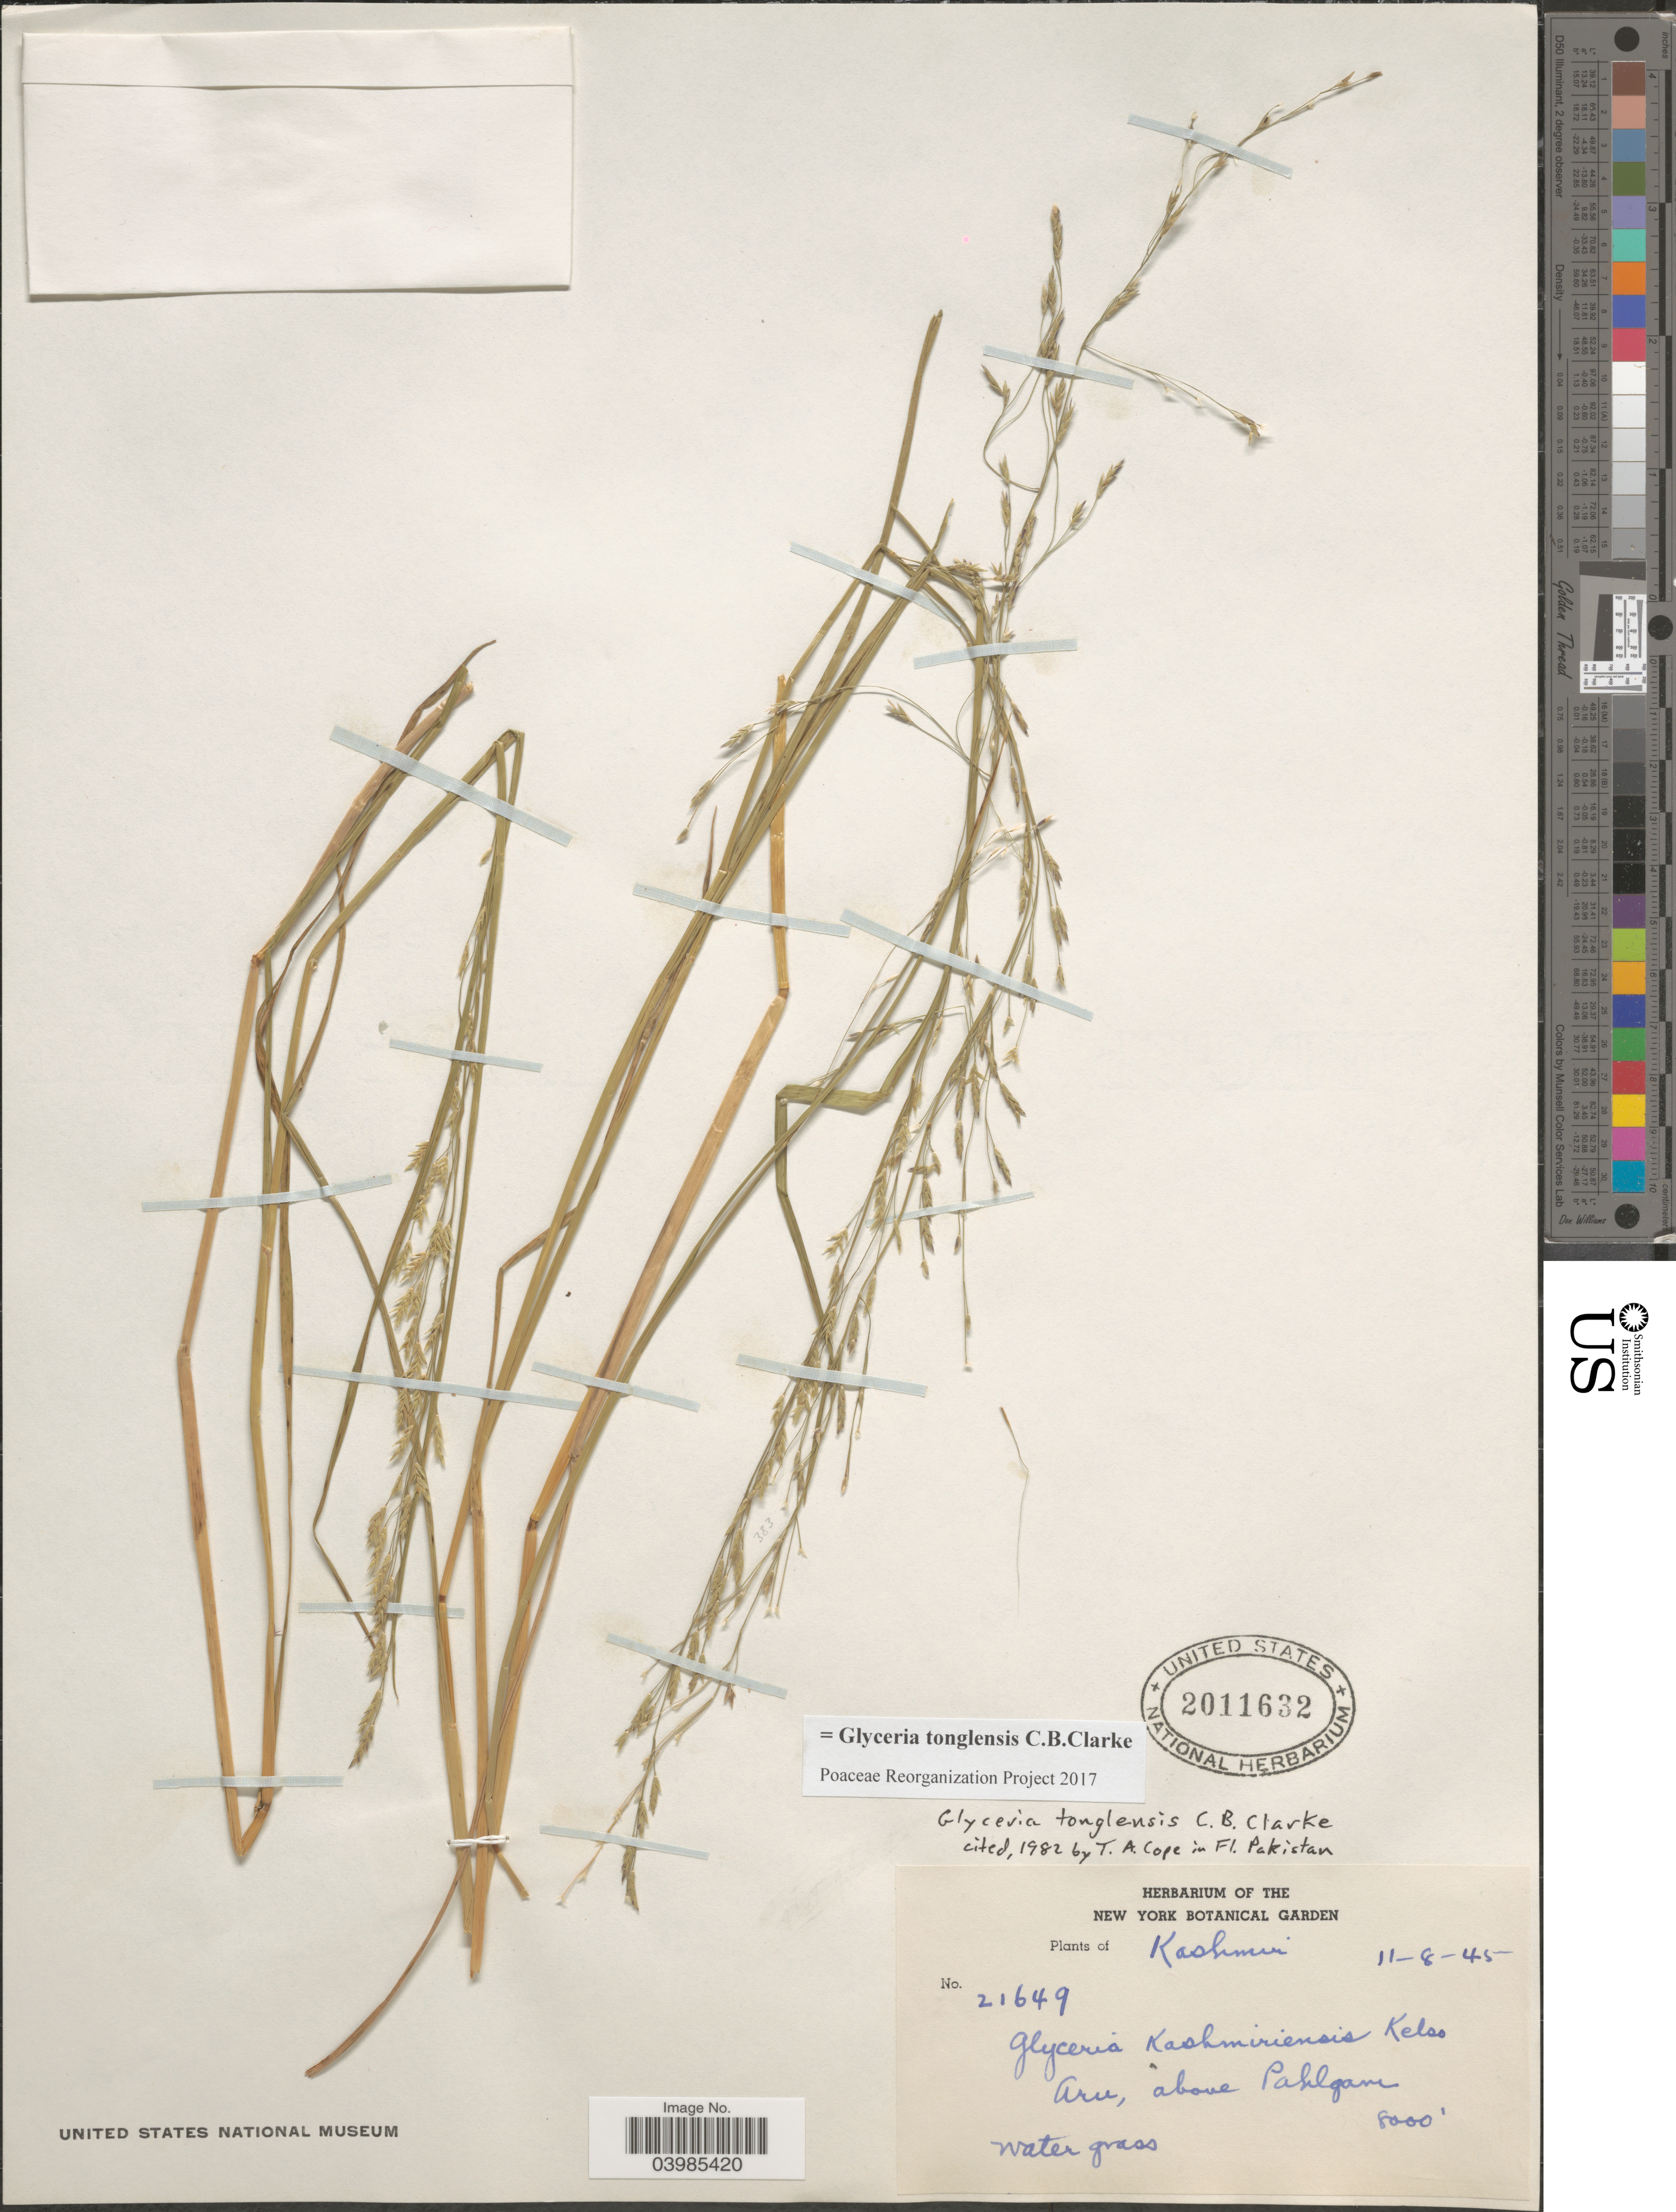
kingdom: Plantae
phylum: Tracheophyta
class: Liliopsida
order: Poales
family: Poaceae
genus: Glyceria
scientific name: Glyceria tonglensis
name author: C.B. Clarke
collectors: Ex Herb. New York Botanical Garden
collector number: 21649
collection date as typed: Transcribed d/m/y: 11/8/45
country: India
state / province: Jammu and Kashmir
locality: Kashmir. Aru, above Pahlgam.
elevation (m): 2438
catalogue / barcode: US 2011632